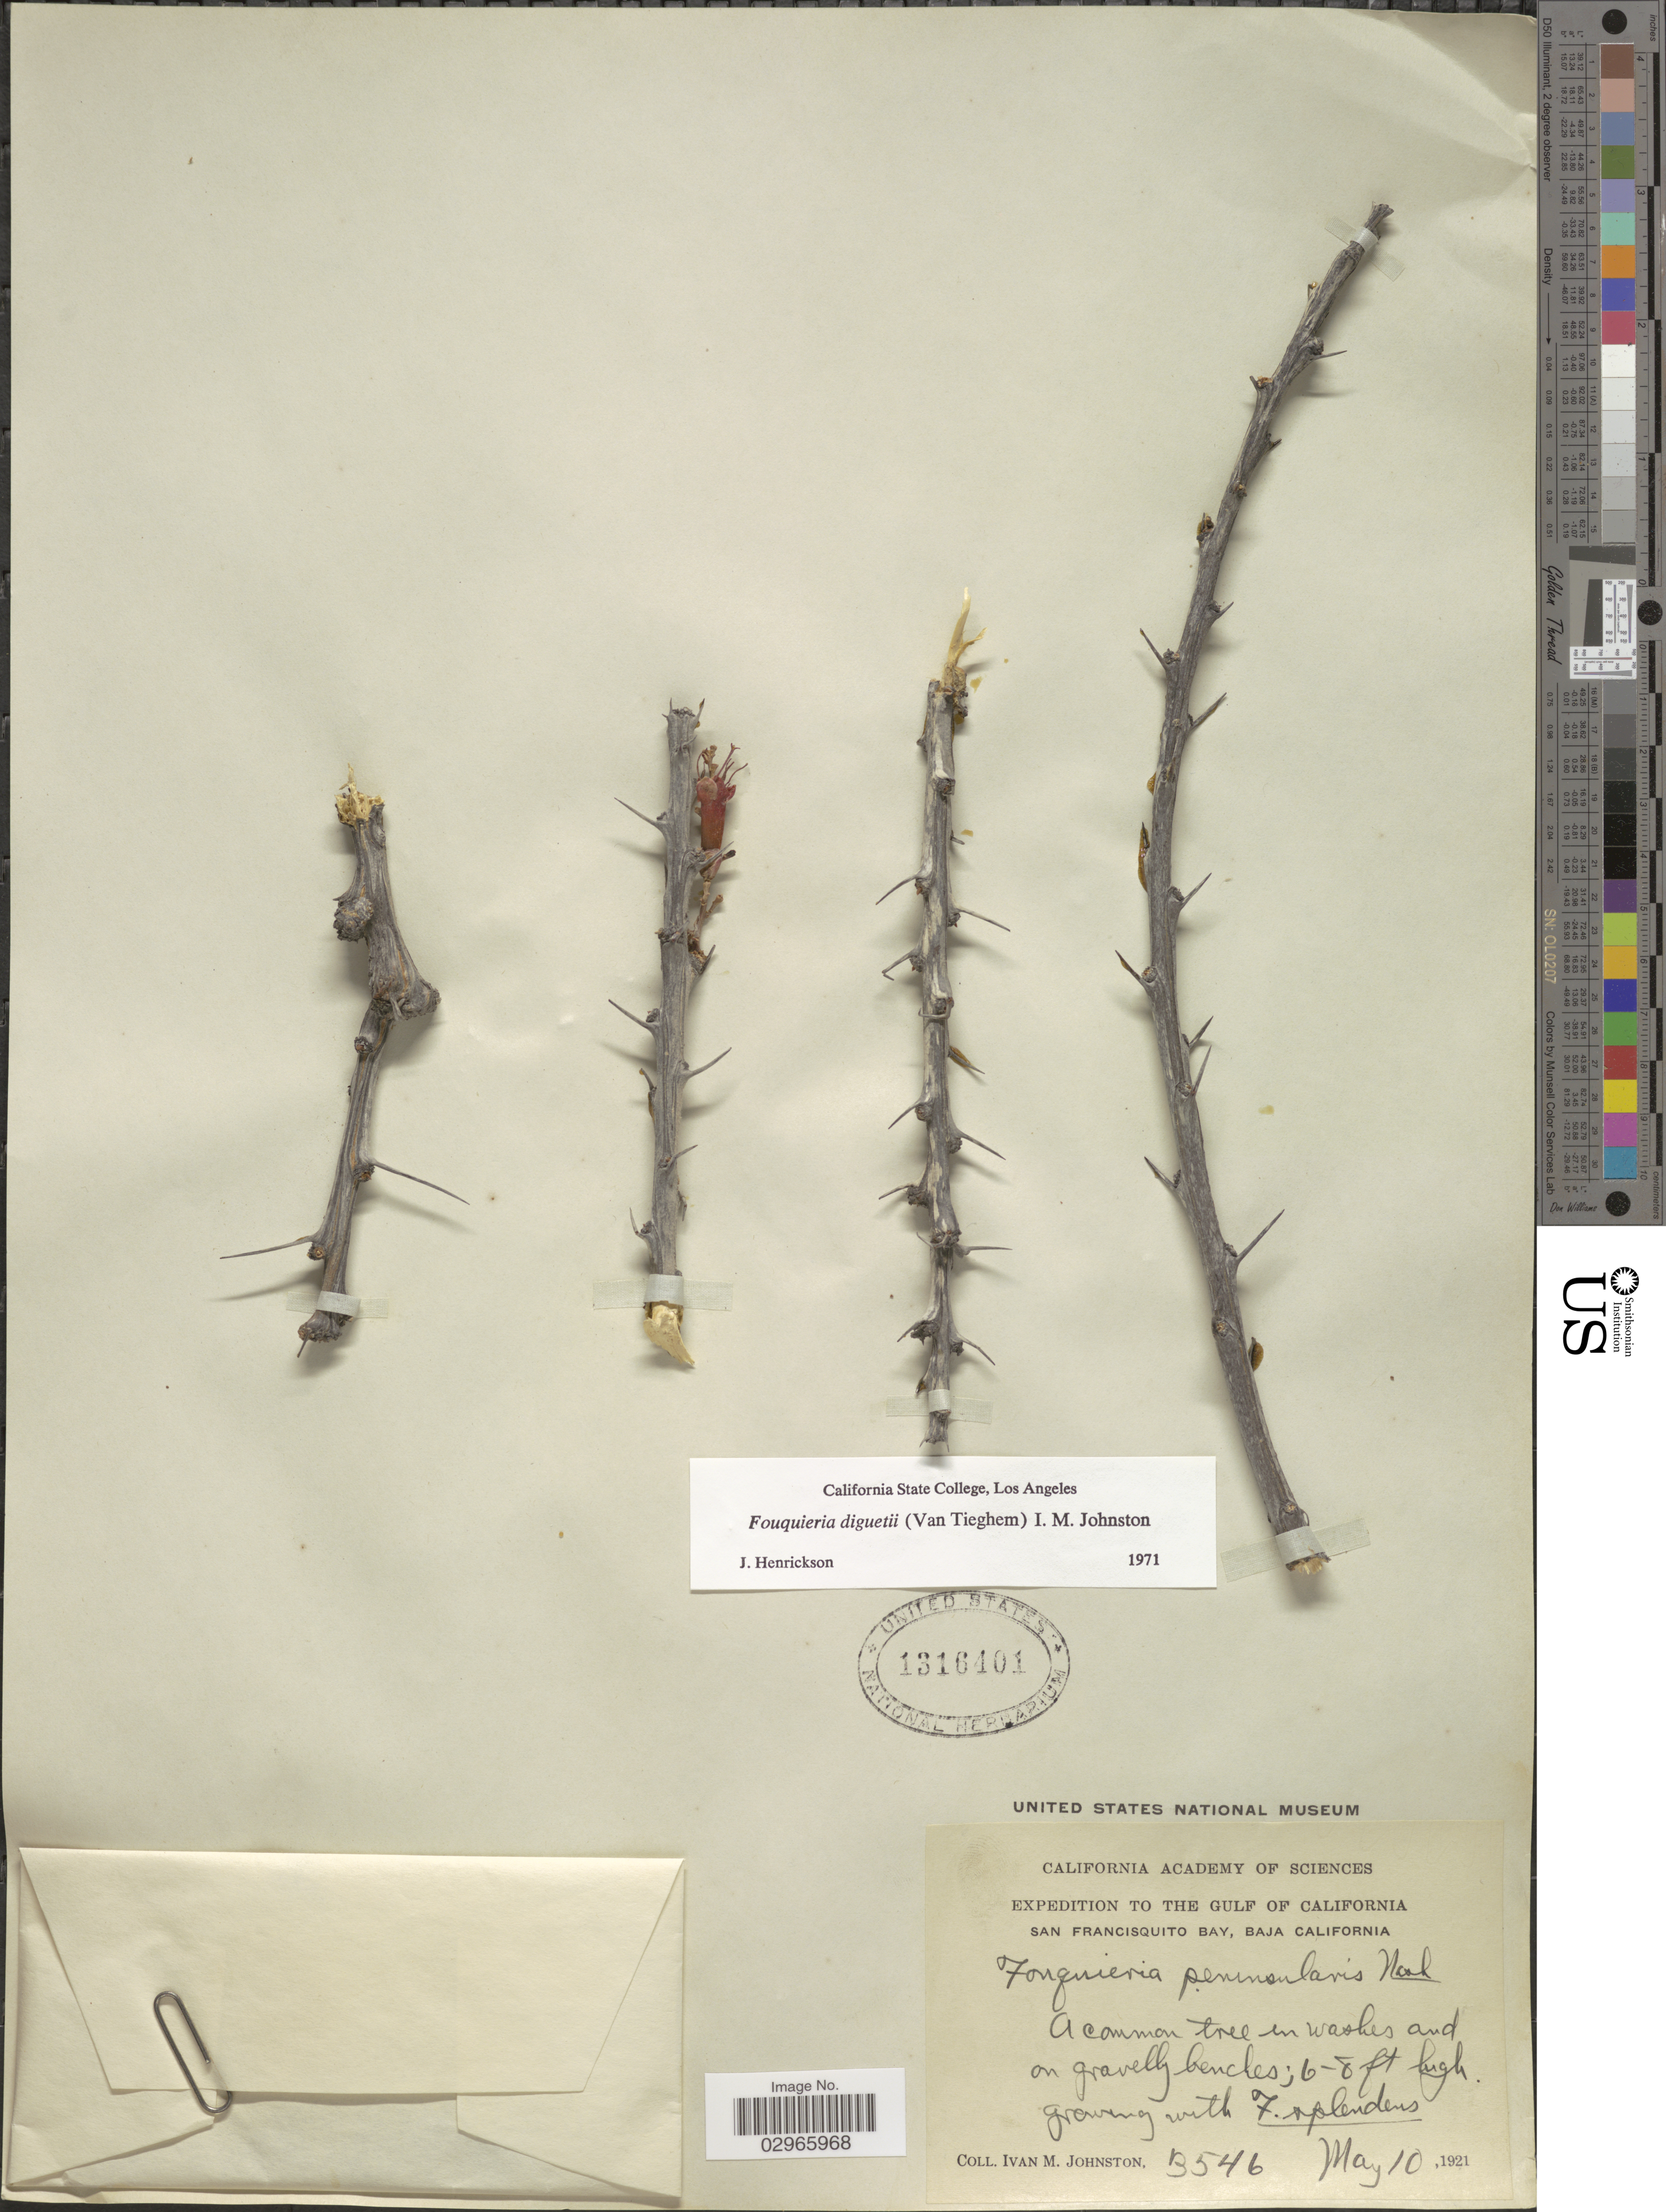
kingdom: Plantae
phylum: Tracheophyta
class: Magnoliopsida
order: Ericales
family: Fouquieriaceae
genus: Fouquieria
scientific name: Fouquieria diguetii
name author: (Tiegh.) I.M. Johnst.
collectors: I.M. Johnston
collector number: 3546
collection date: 1921-05-10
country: Mexico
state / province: Baja California Norte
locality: Gulf of California. San Francisquito Bay.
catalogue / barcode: US 1316401